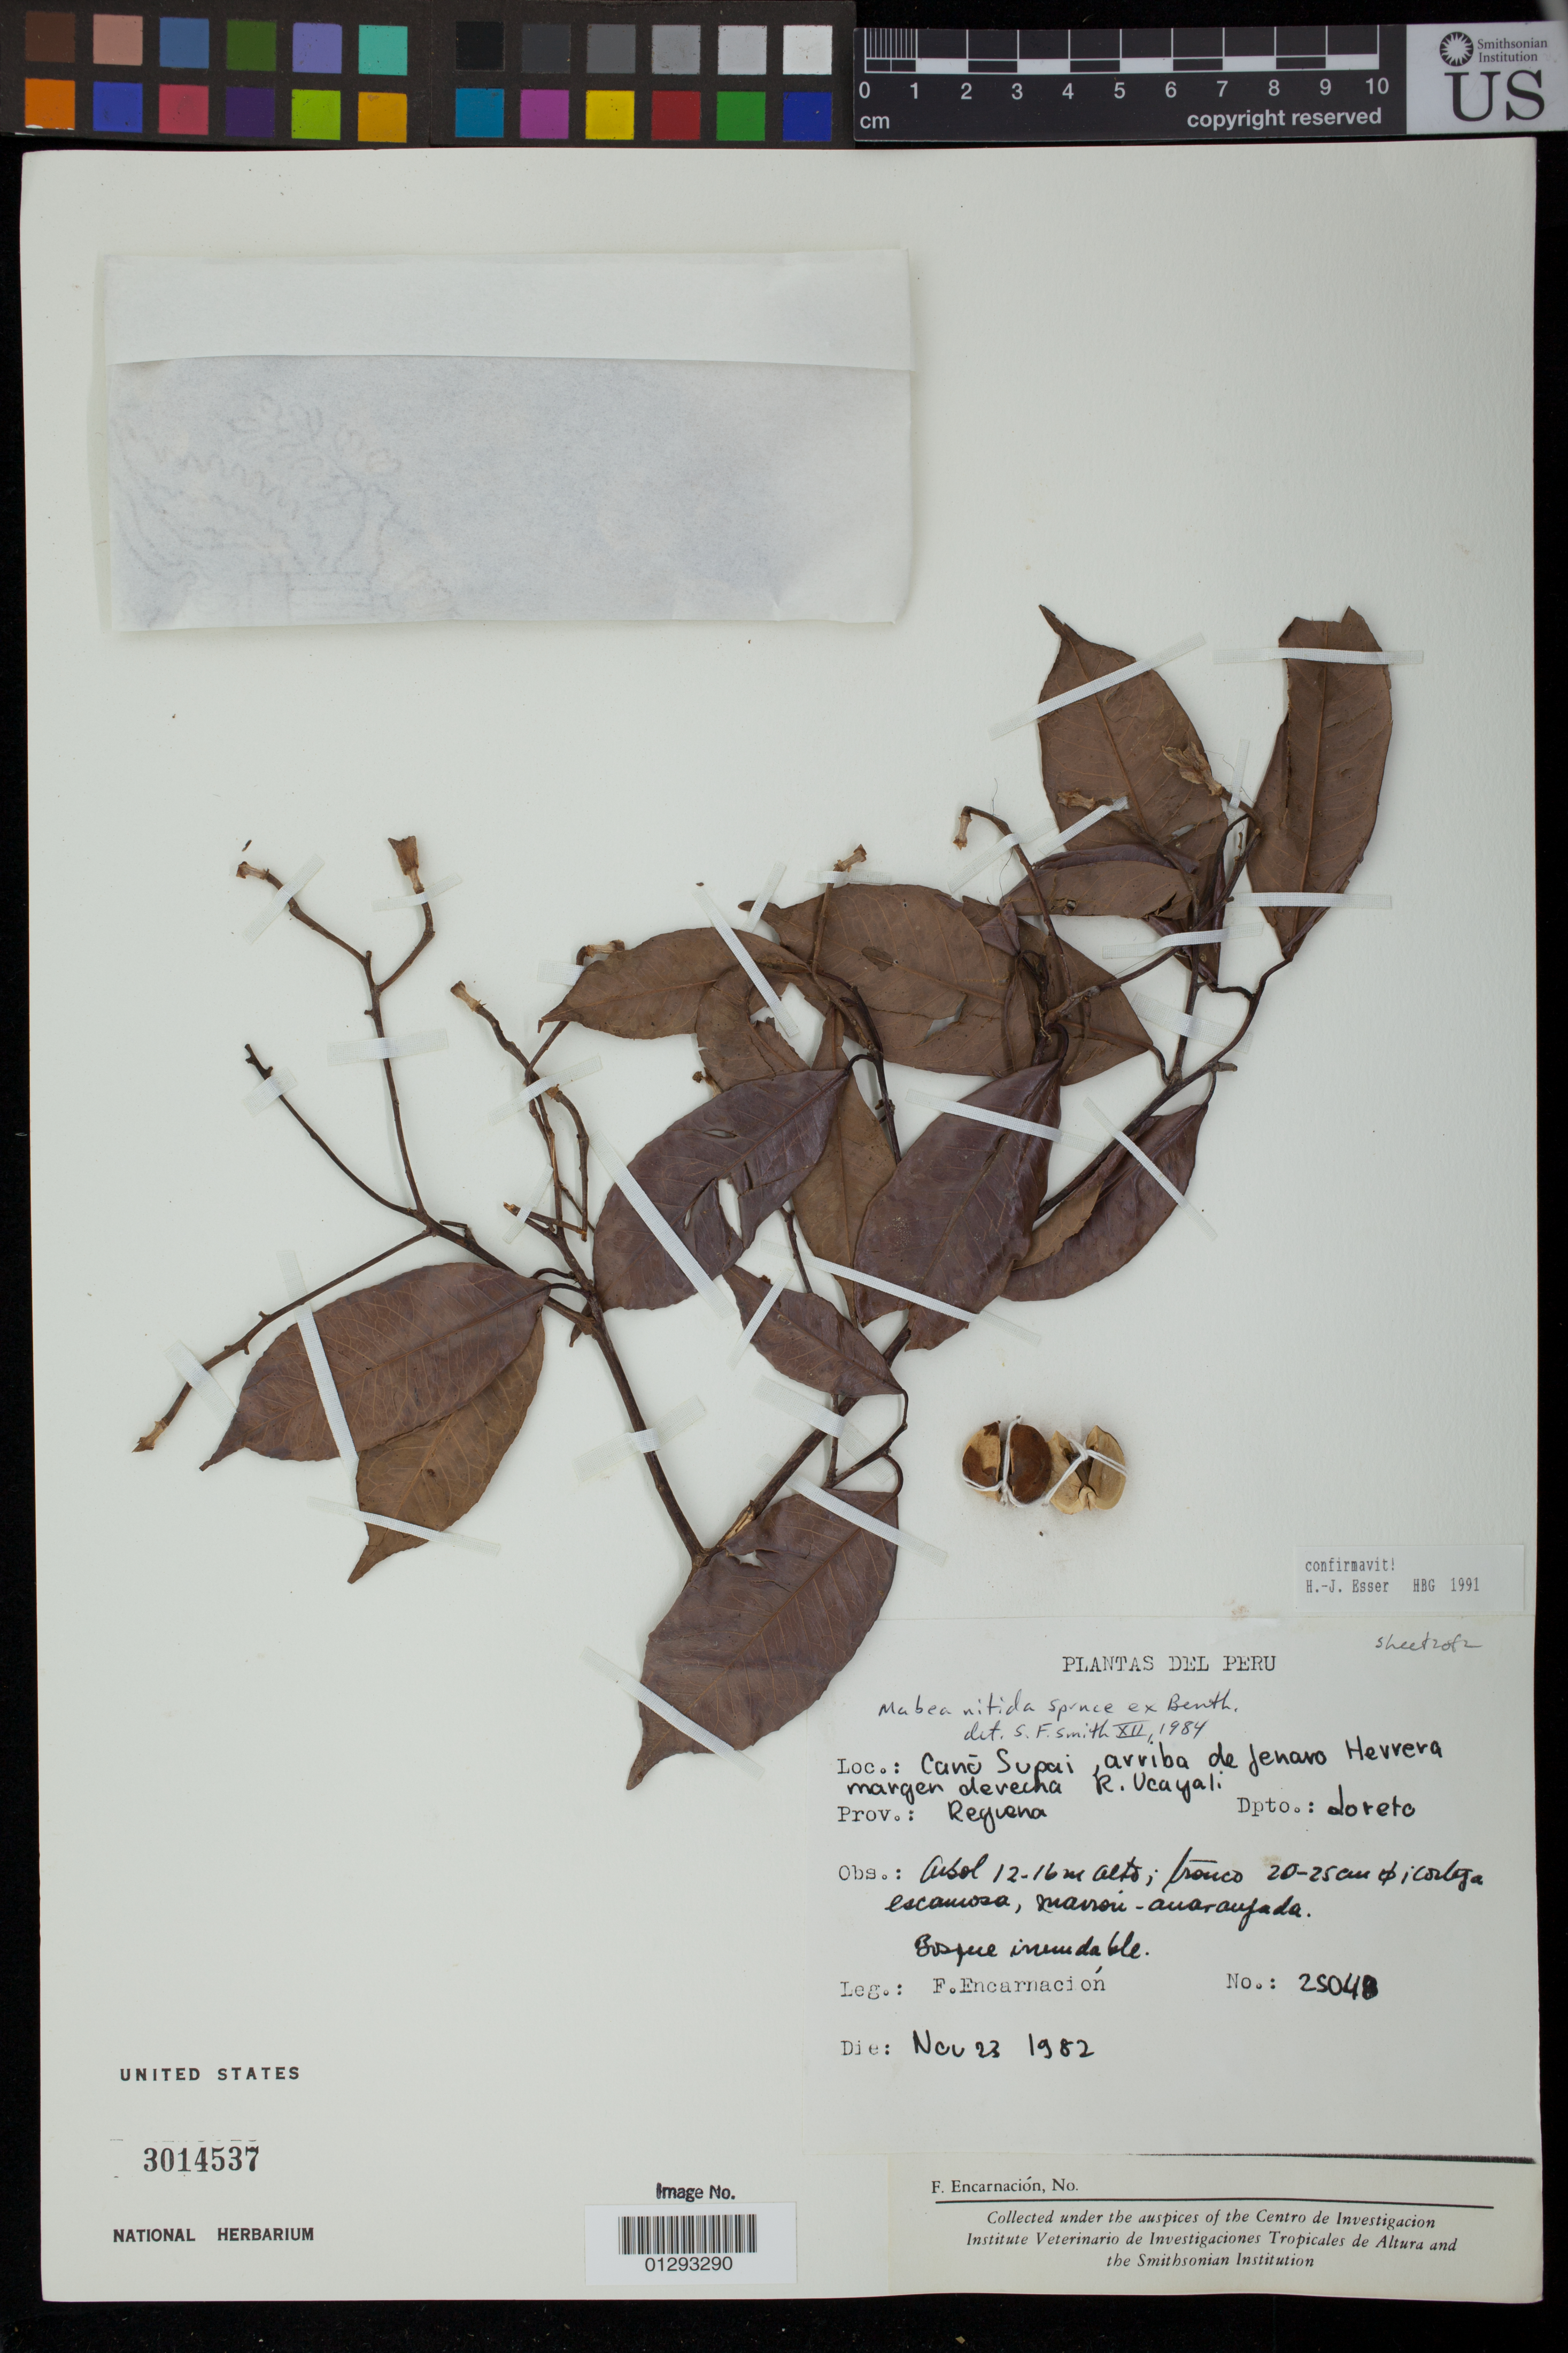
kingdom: Plantae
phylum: Tracheophyta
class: Magnoliopsida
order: Malpighiales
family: Euphorbiaceae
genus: Mabea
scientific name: Mabea nitida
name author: Spruce ex Benth.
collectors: F. Encarnación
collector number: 25048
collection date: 1982-11-23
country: Peru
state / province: Loreto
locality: Prov.: Requena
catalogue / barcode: US 3014537